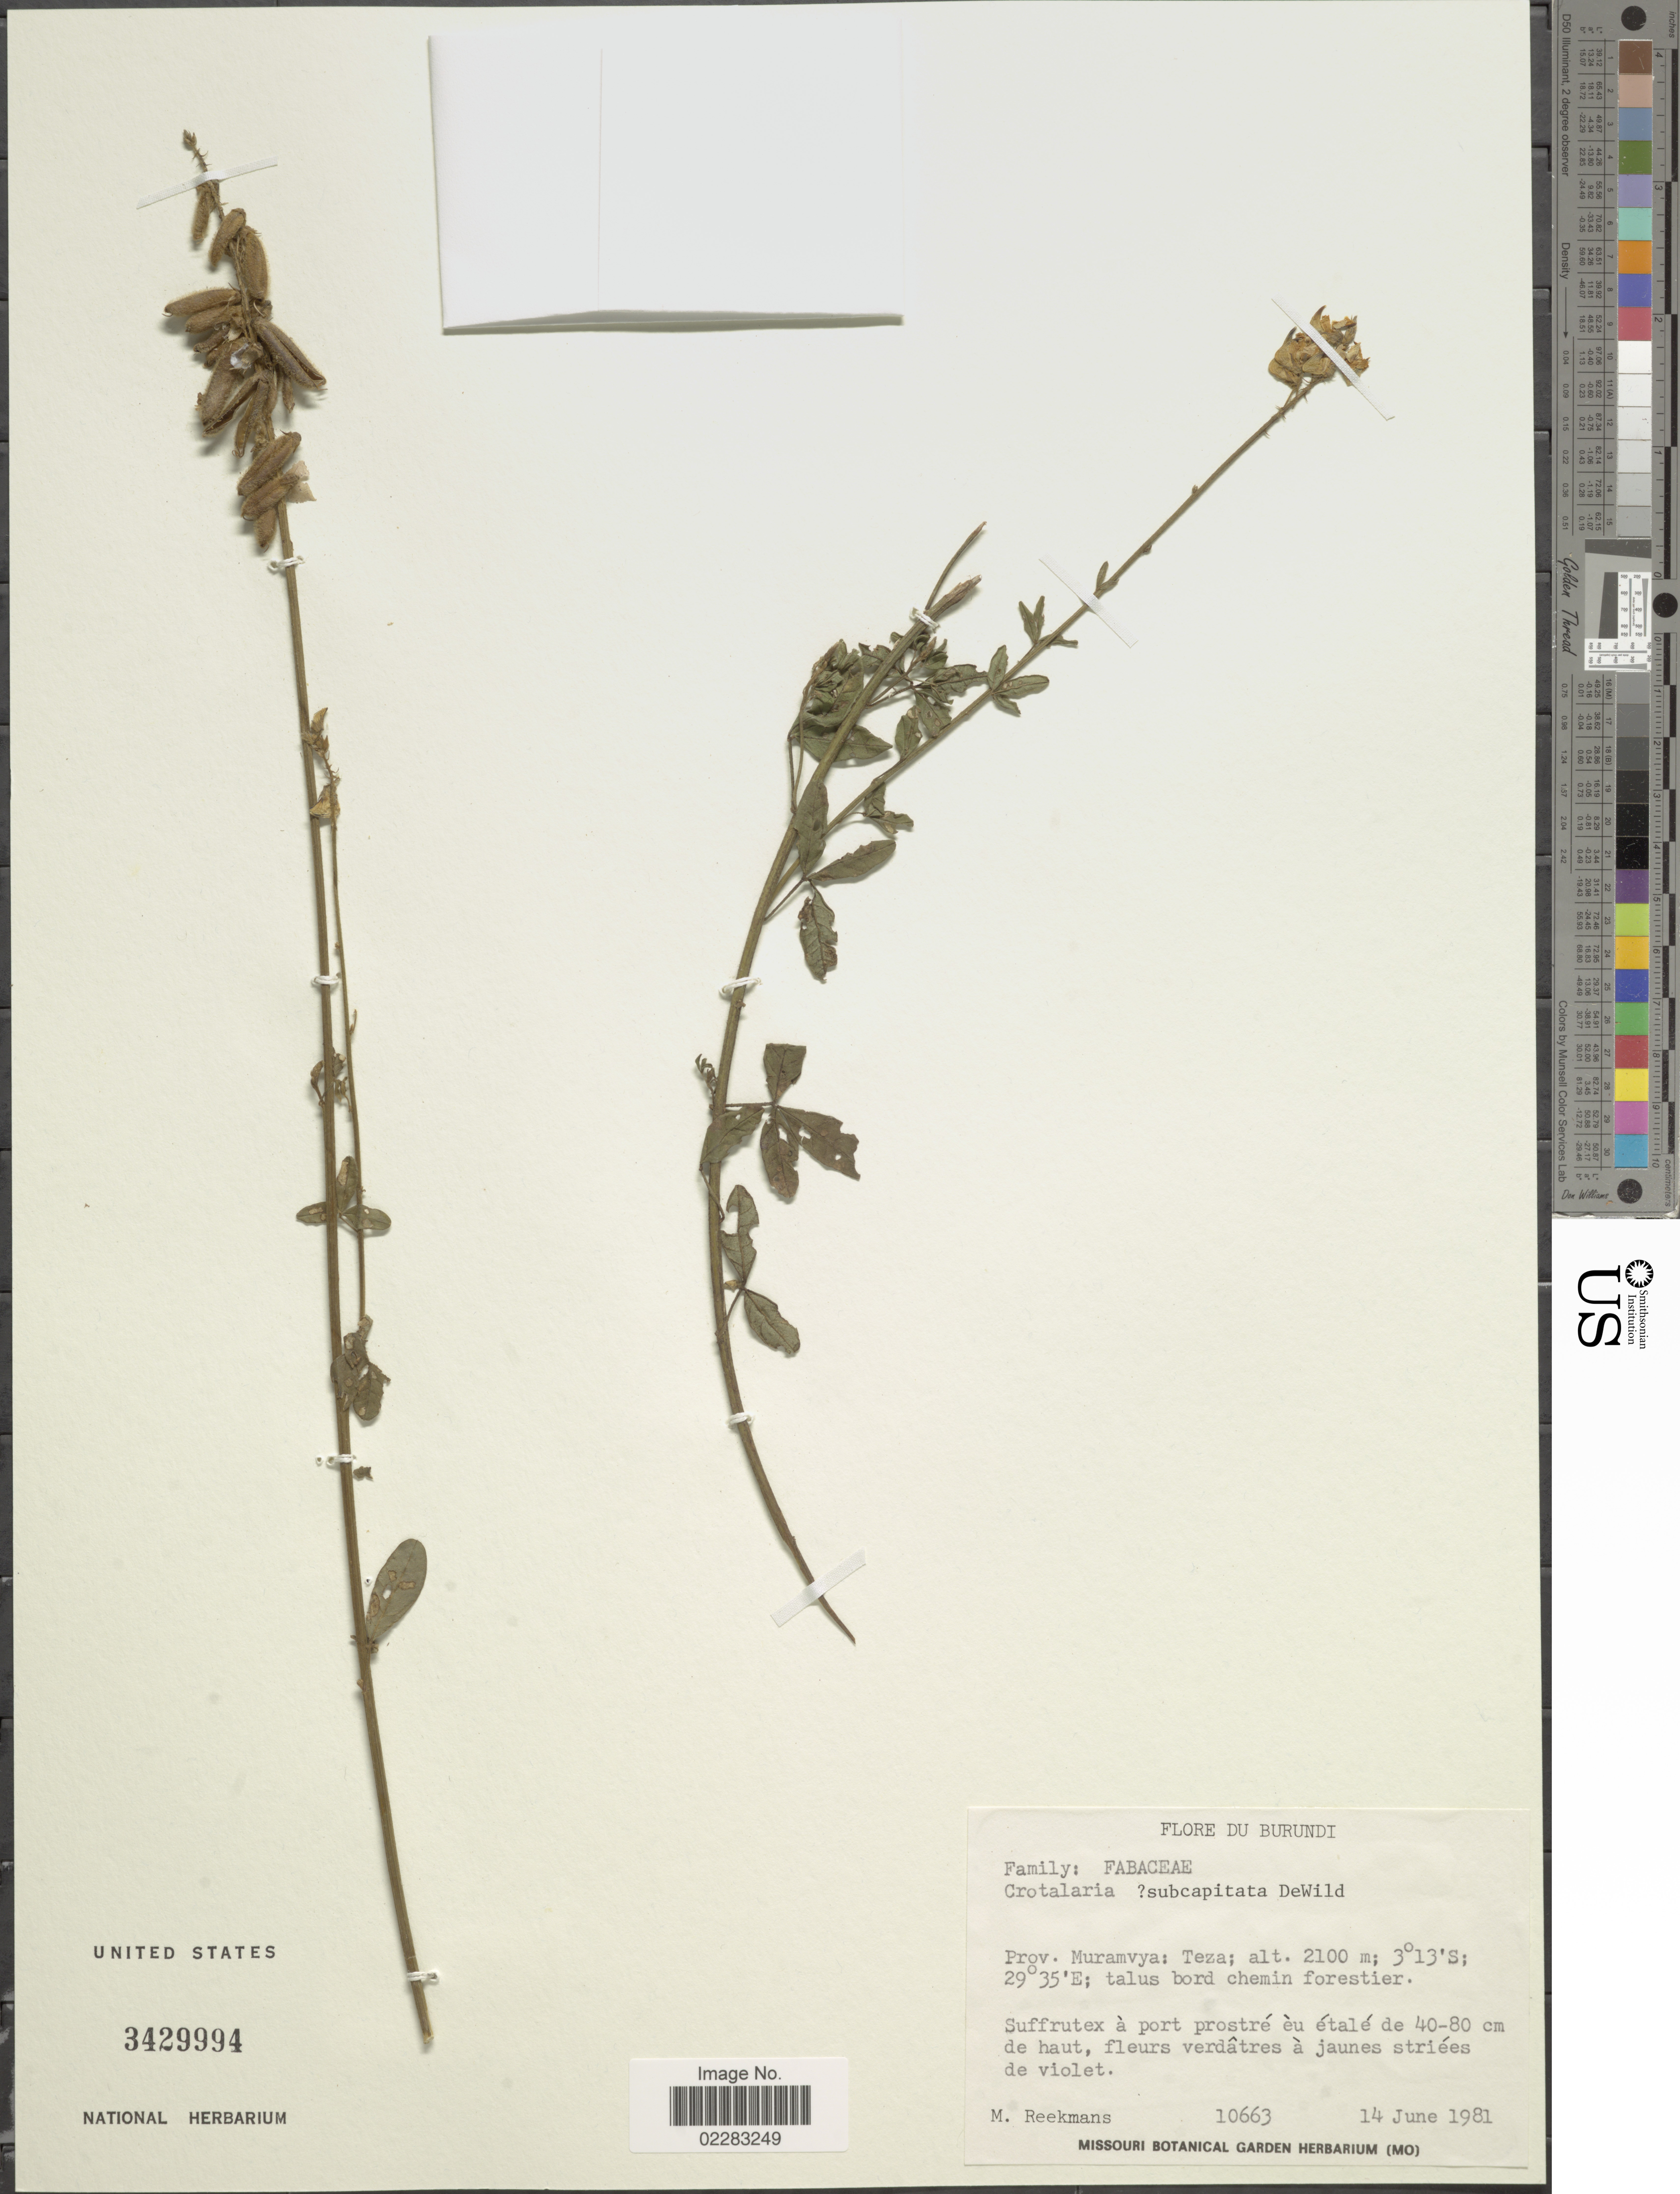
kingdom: Plantae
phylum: Tracheophyta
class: Magnoliopsida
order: Fabales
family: Fabaceae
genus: Crotalaria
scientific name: Crotalaria subcapitata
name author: De Wild.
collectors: M. Reekmans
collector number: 10663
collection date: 1981-06-14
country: Burundi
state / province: Muramvya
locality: Teza, talus bord chemin forestier.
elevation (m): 2100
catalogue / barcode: US 3429994